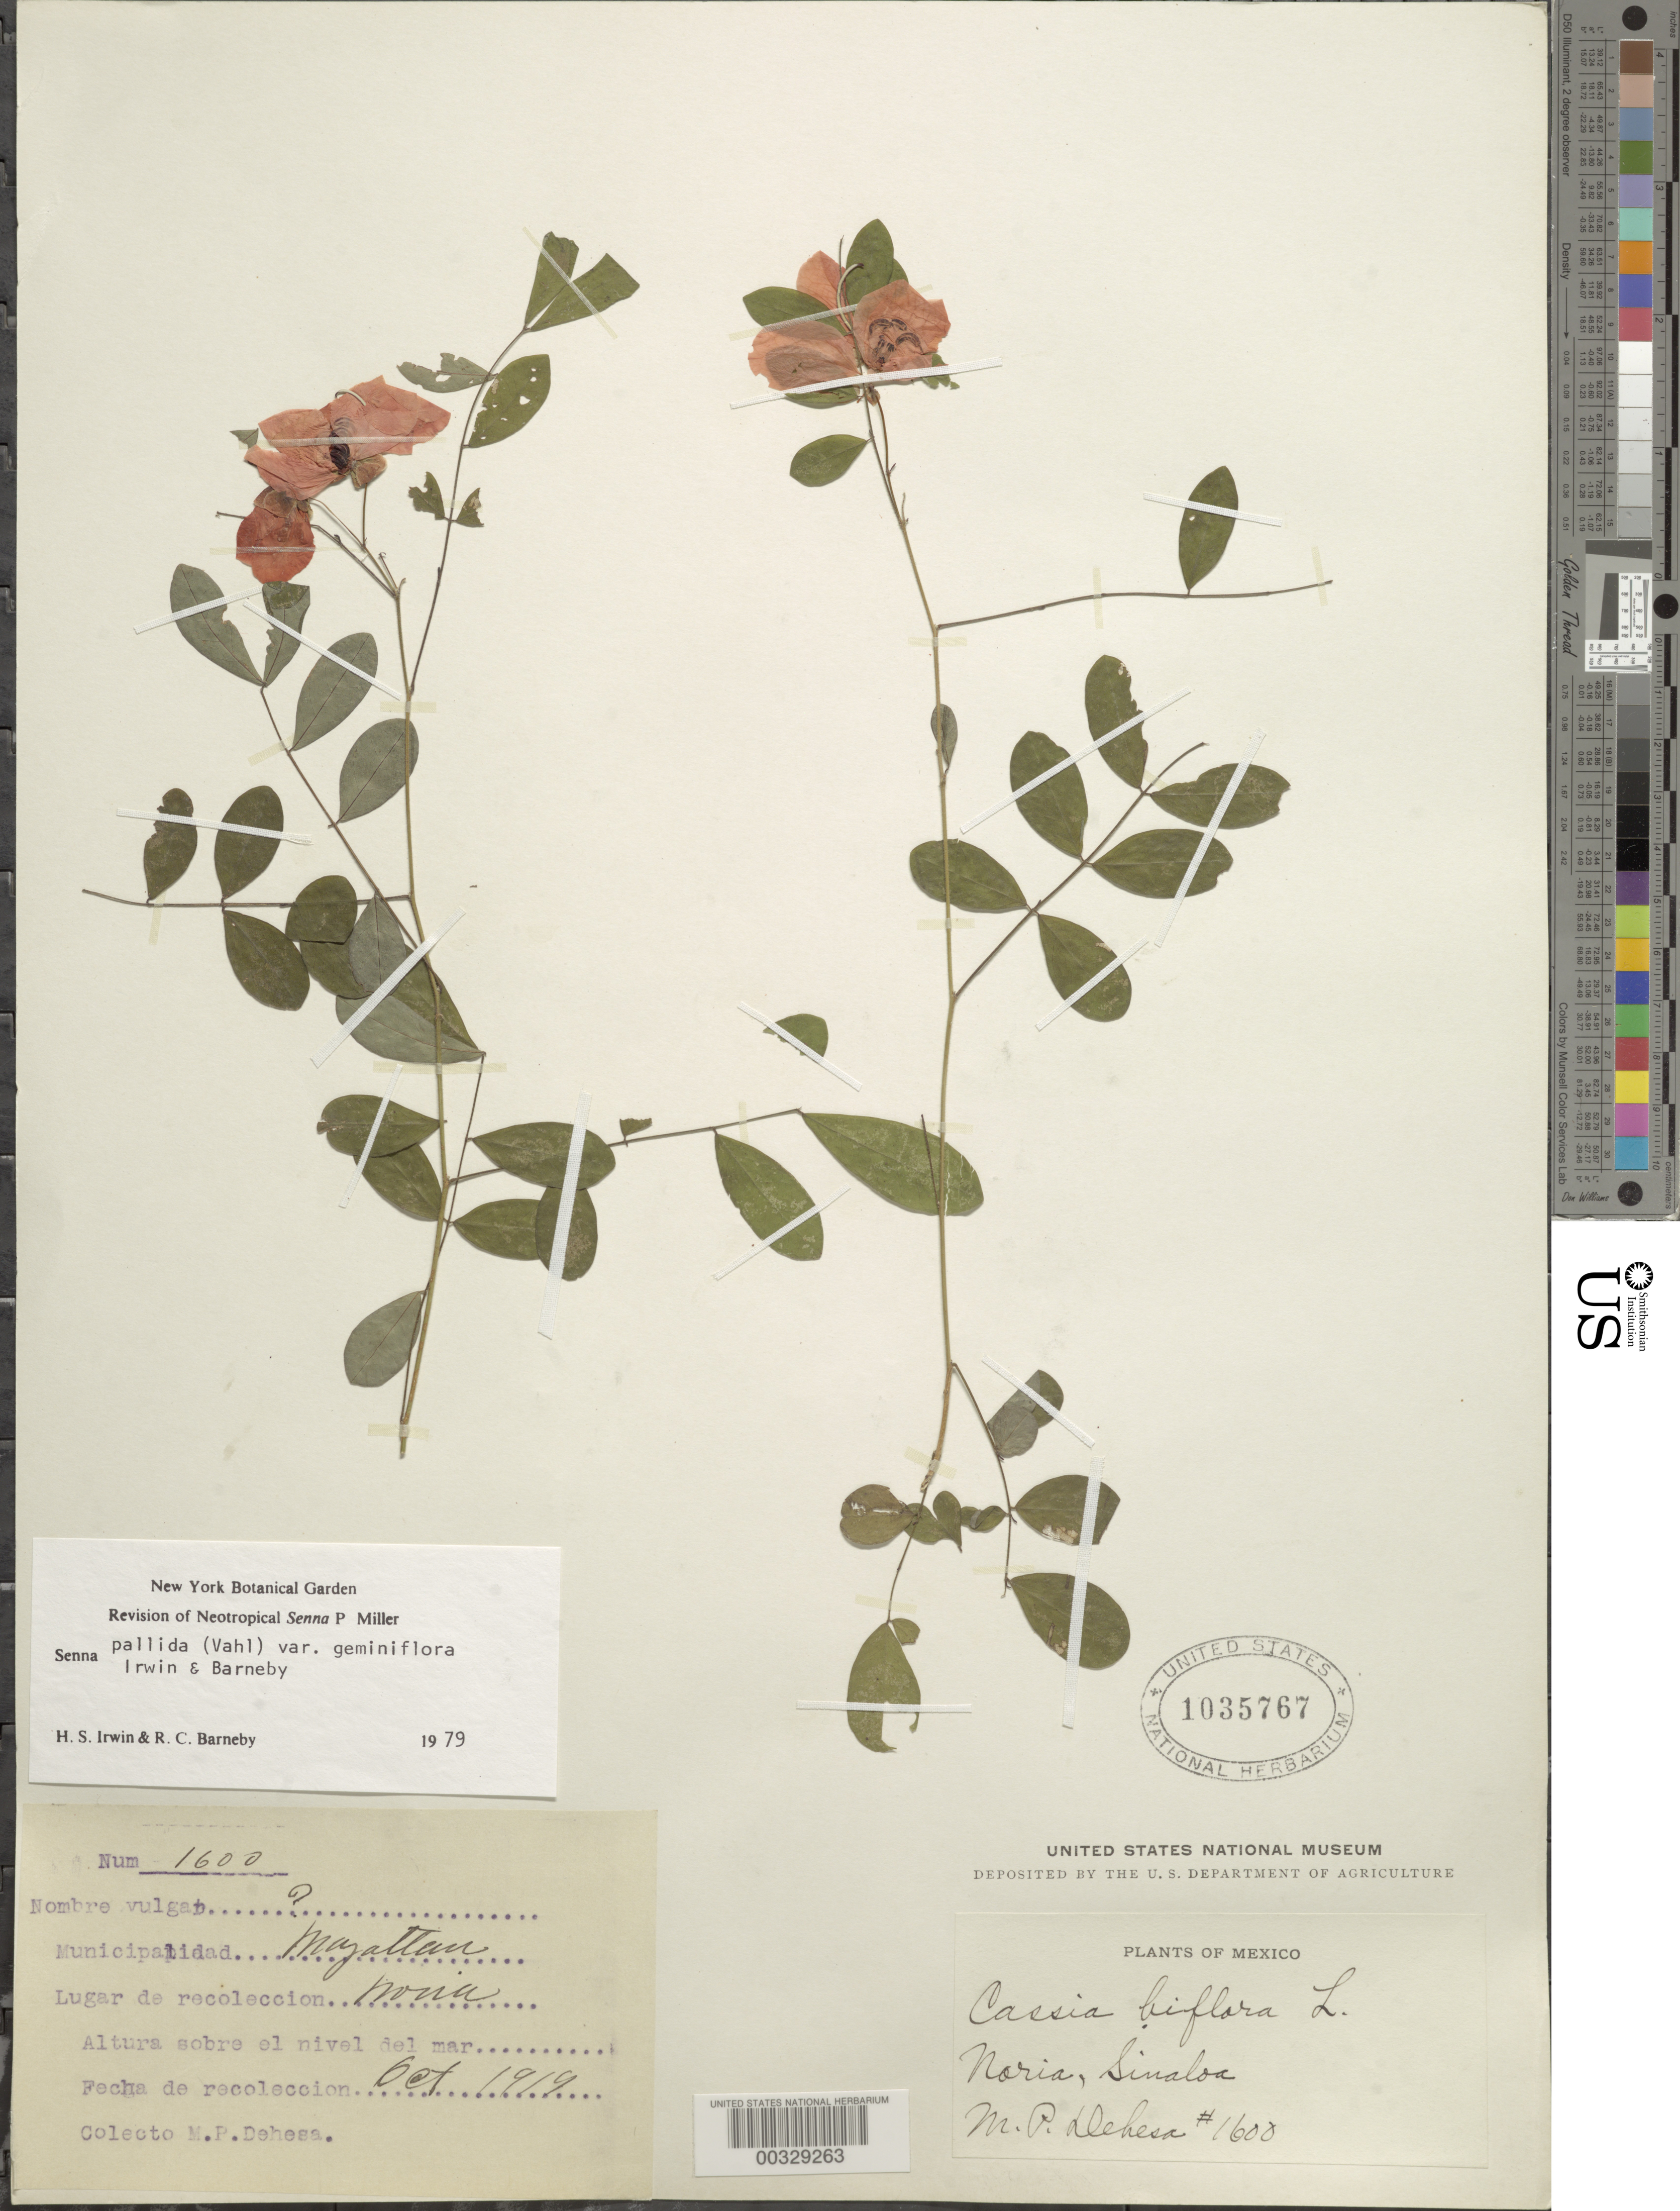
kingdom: Plantae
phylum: Tracheophyta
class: Magnoliopsida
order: Fabales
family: Fabaceae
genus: Senna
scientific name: Senna pallida var. geminiflora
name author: H.S. Irwin & Barneby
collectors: M. Dehesa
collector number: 1600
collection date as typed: Oct 1919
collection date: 1919-10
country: Mexico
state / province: Sinaloa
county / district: Mazatlán ?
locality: Mayattan mun. (?), noria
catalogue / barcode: US 1035767